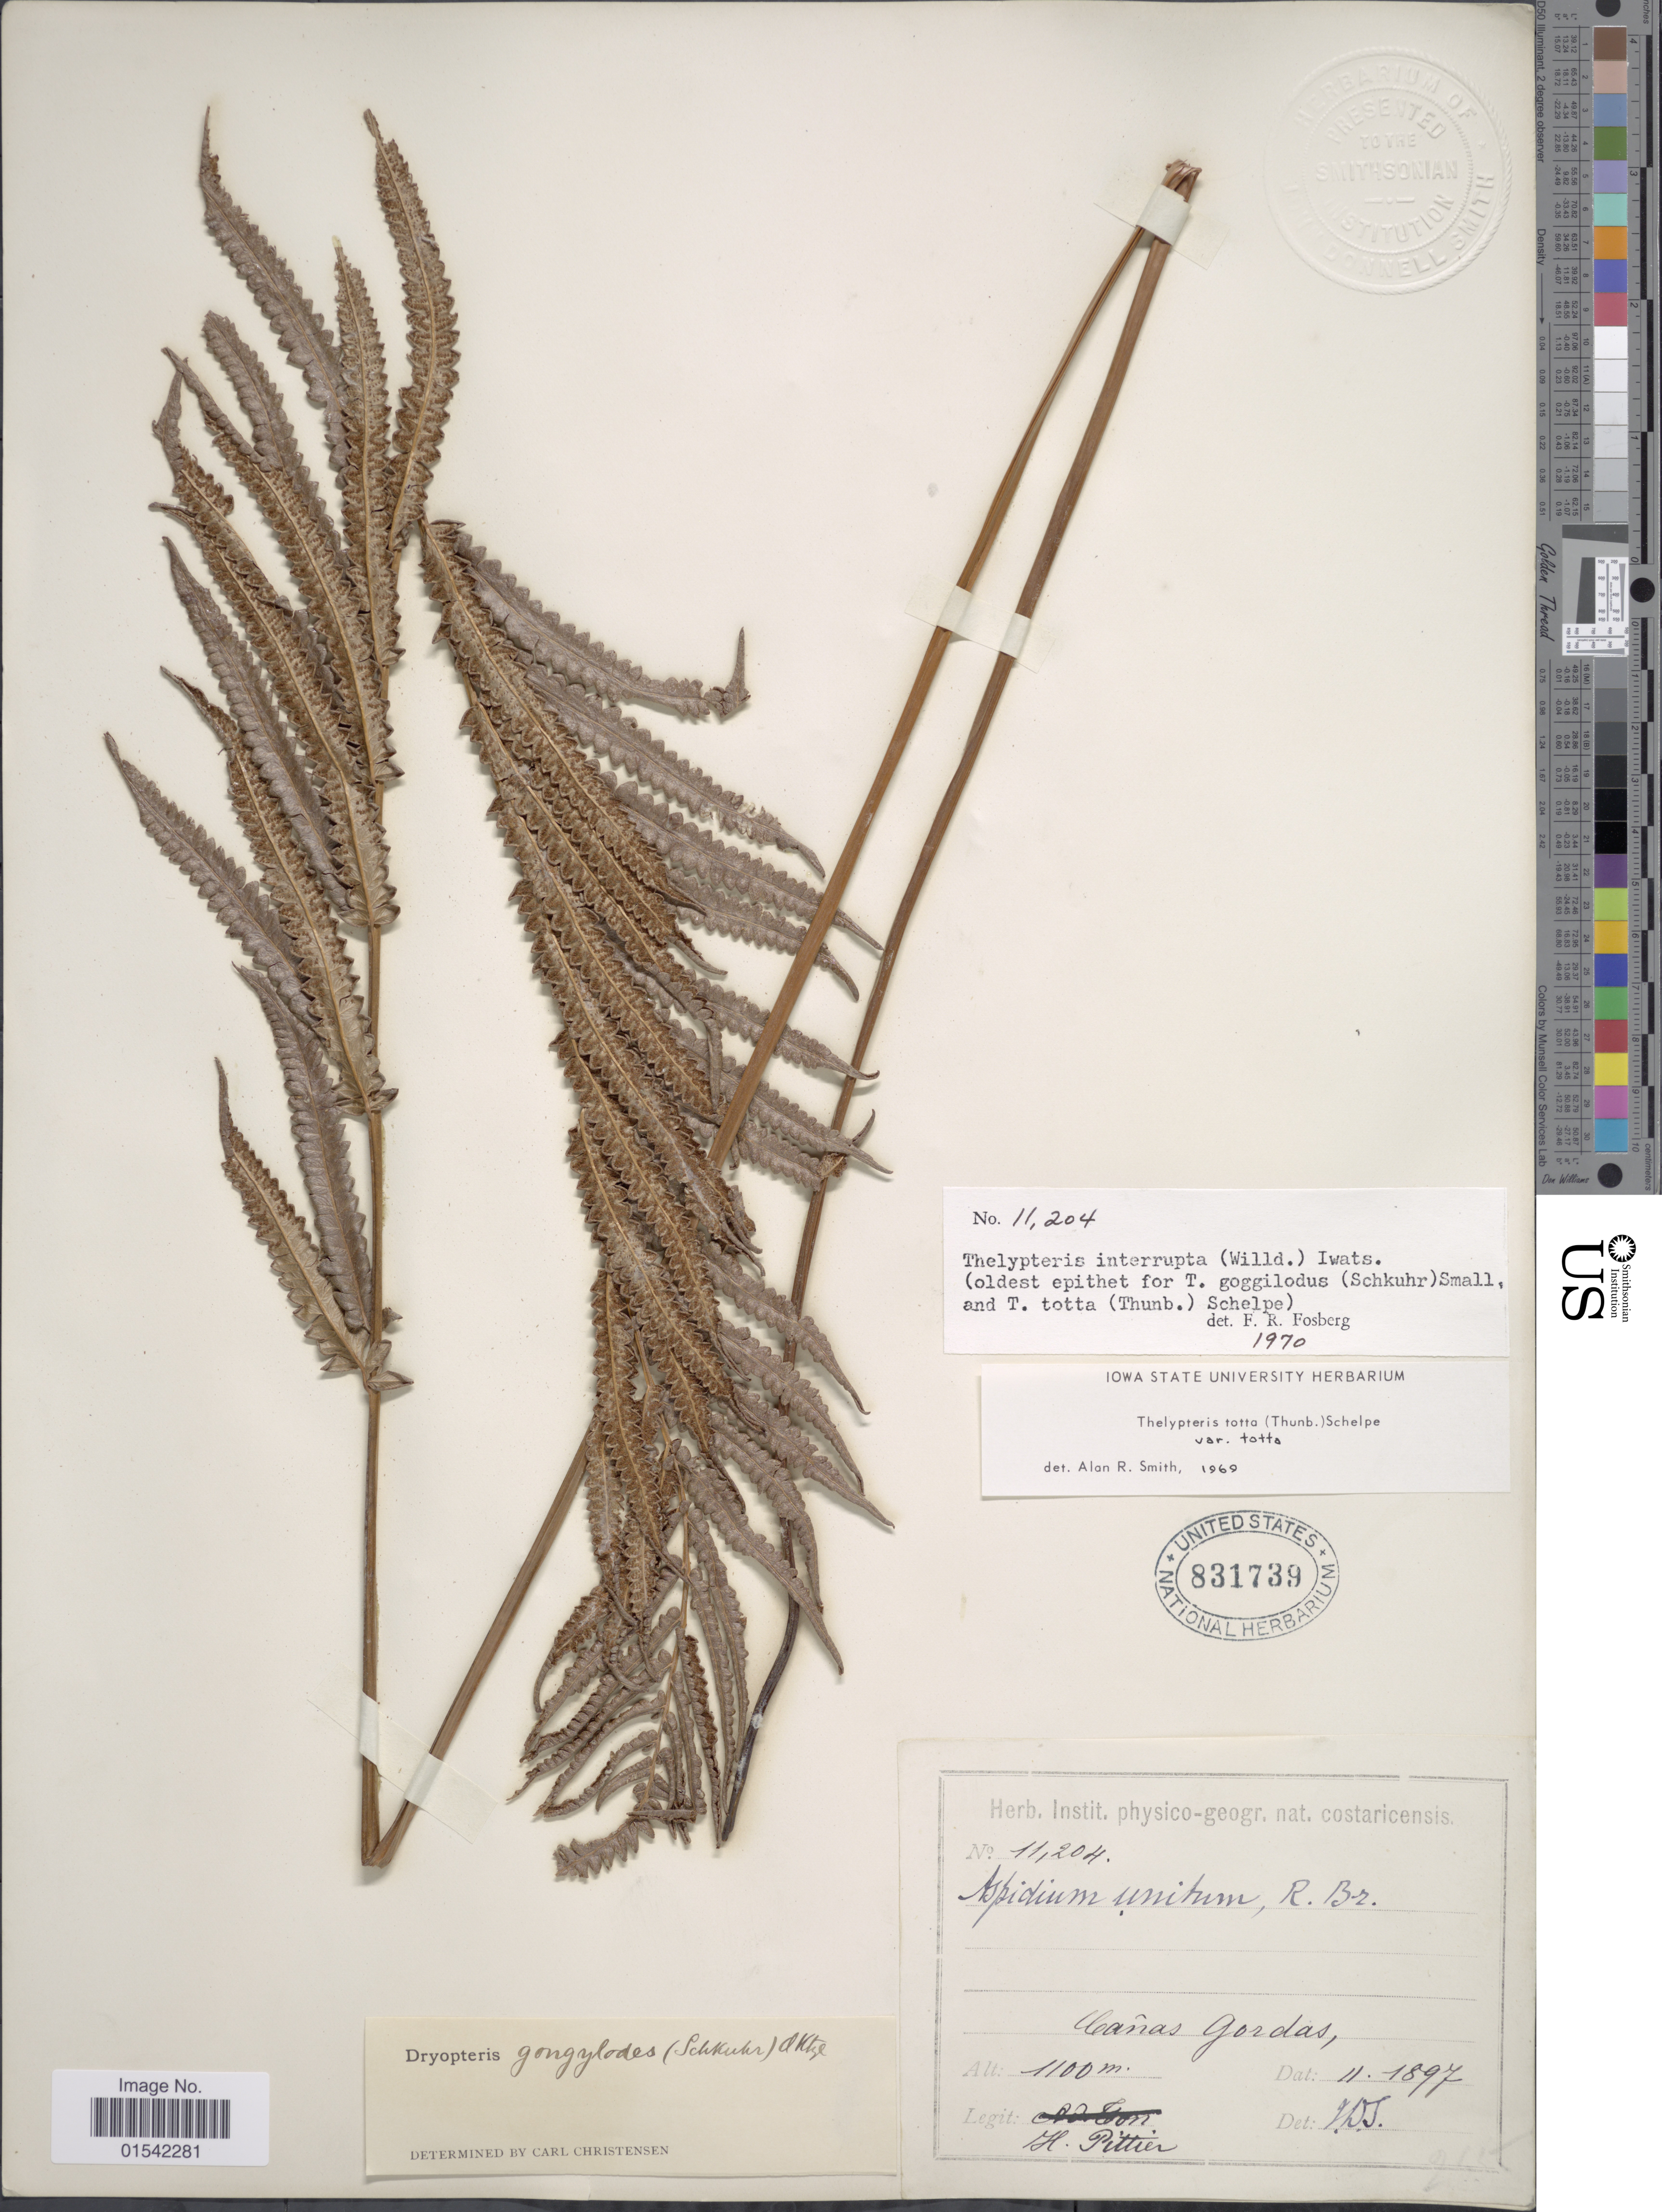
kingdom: Plantae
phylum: Tracheophyta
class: Polypodiopsida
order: Polypodiales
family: Thelypteridaceae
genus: Cyclosorus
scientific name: Cyclosorus interruptus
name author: (Willd.) H. Itô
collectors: H. F. Pittier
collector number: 11204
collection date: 1897-11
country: Costa Rica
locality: Cañas Gordas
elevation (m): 1100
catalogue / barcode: US 831739